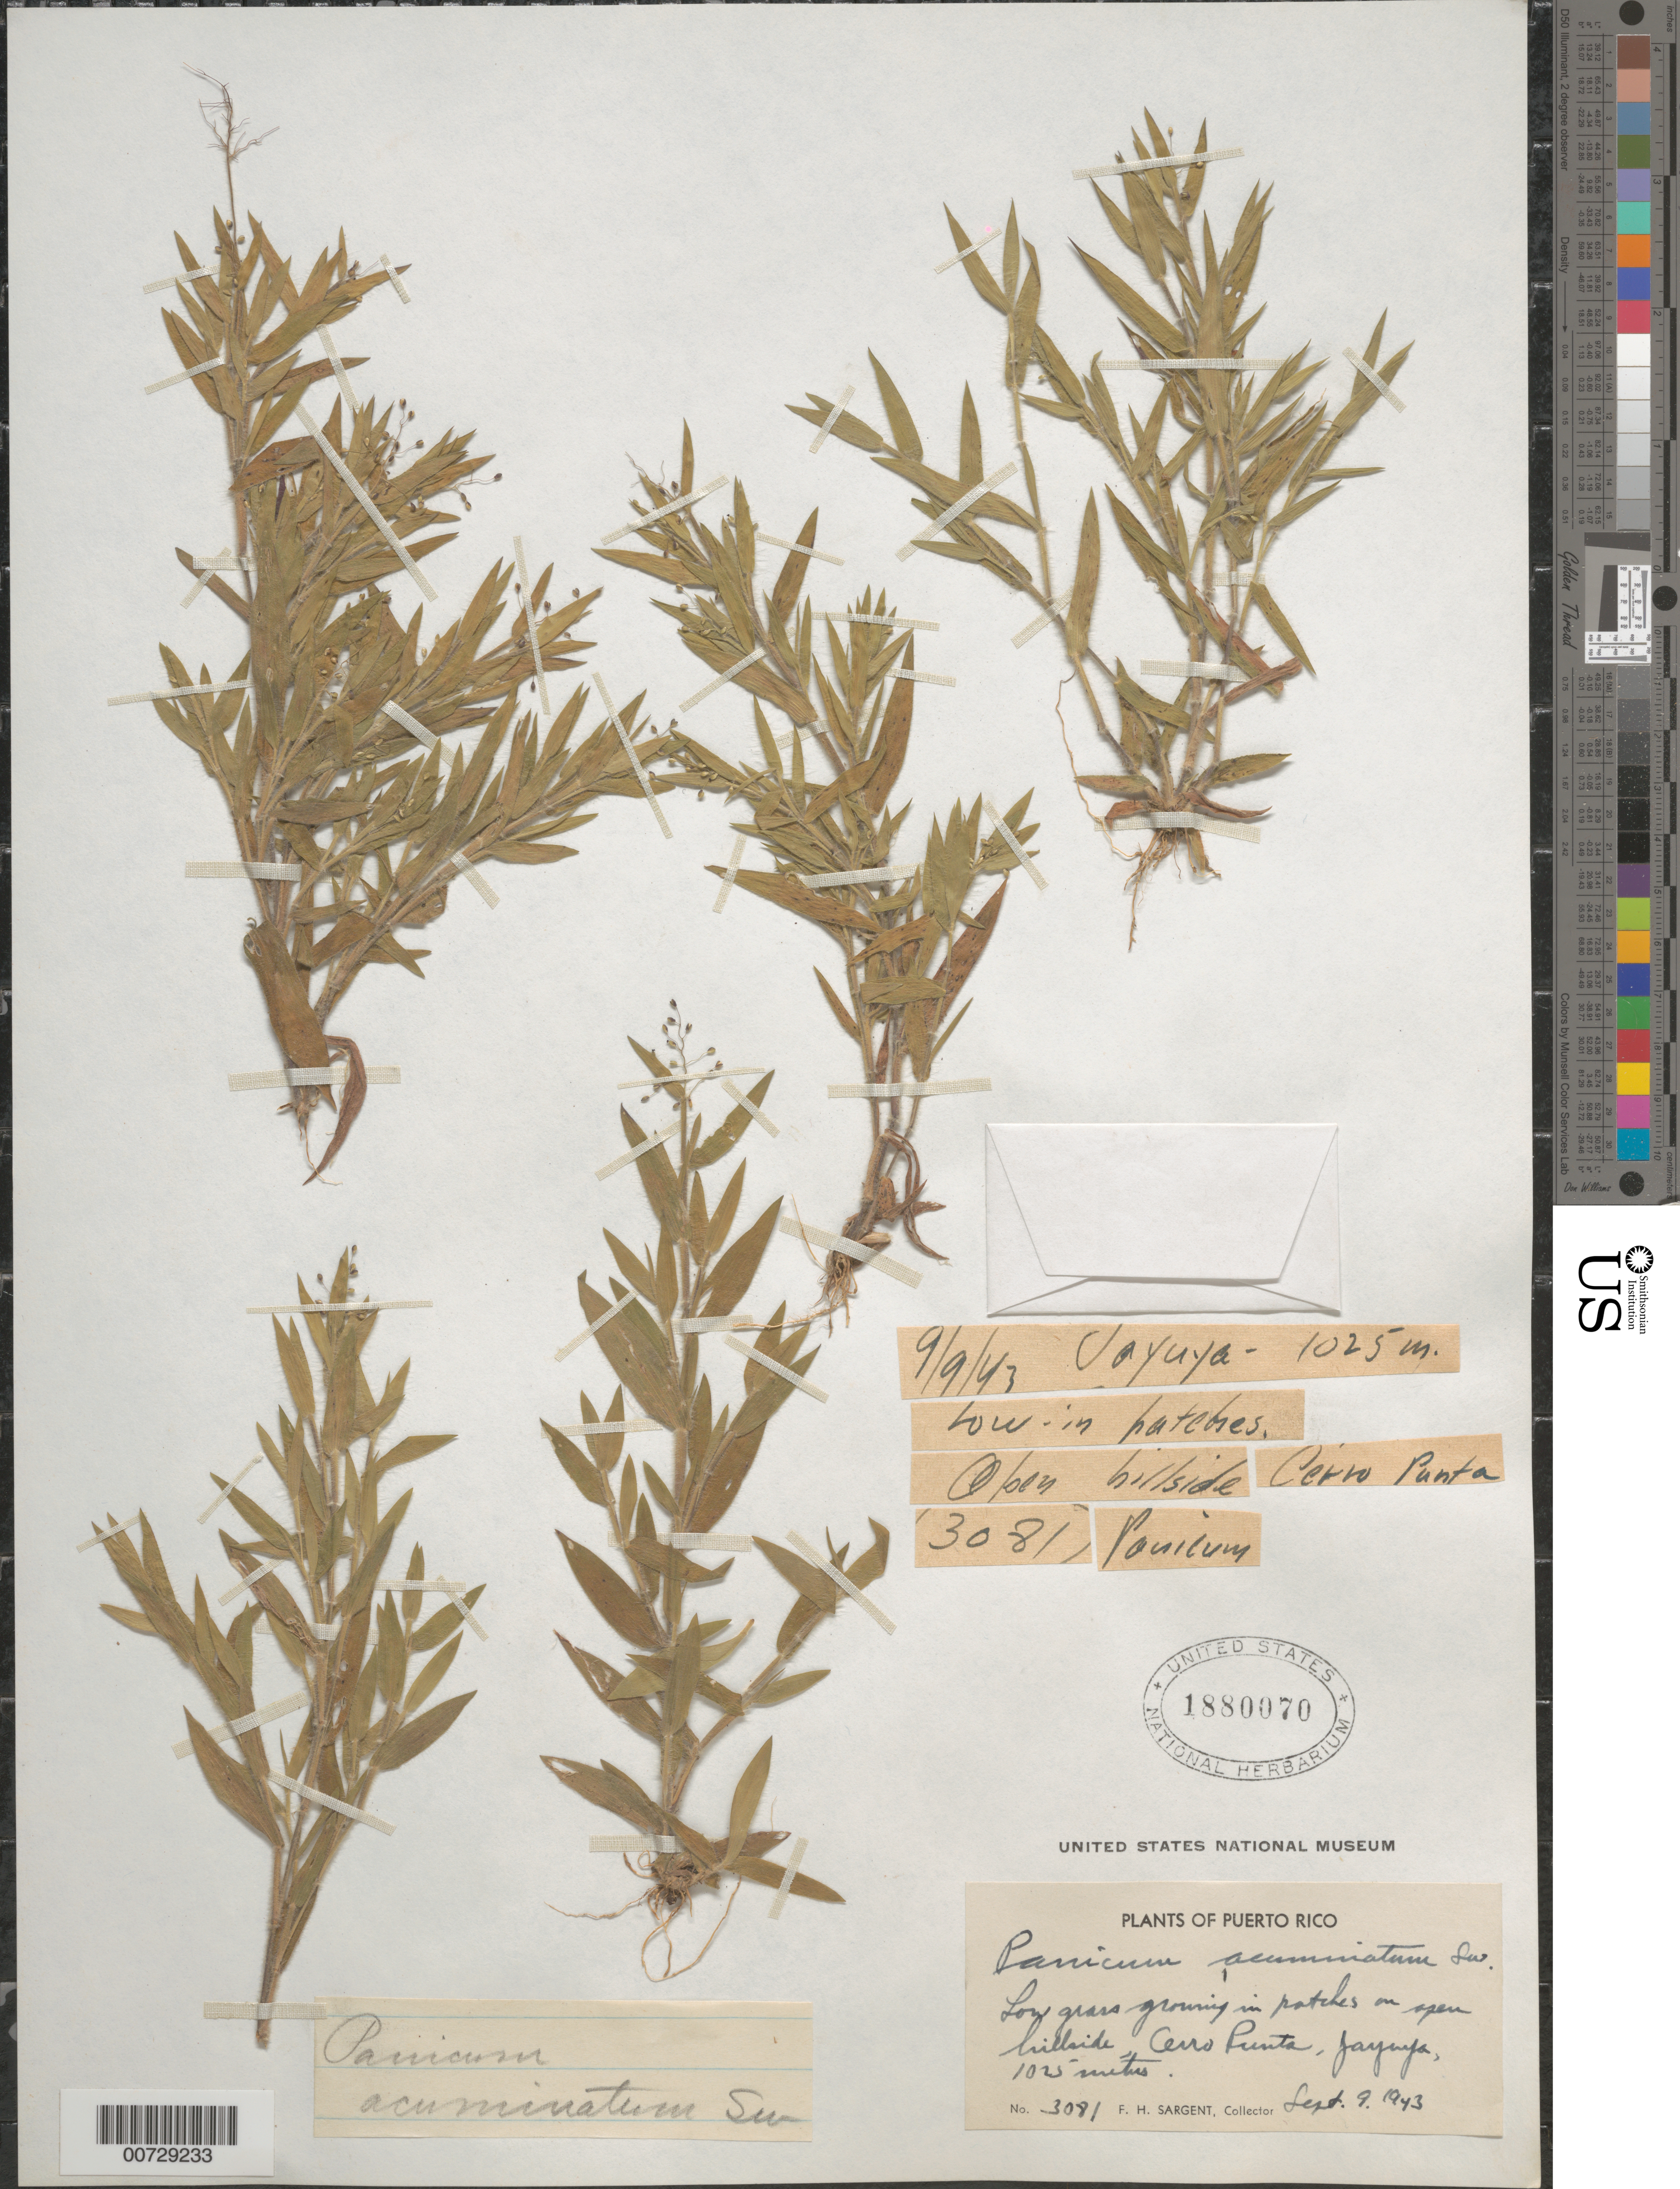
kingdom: Plantae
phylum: Tracheophyta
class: Liliopsida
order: Poales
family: Poaceae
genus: Dichanthelium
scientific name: Dichanthelium acuminatum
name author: (Sw.) Gould & C.A. Clark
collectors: F. H. Sargent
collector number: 3081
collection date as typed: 09 Sep 1943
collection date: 1943-09-09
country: Puerto Rico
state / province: Jayuya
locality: Cerro Punta, Joyuya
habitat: Open hillside, in patches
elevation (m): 1025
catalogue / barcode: US 1880070